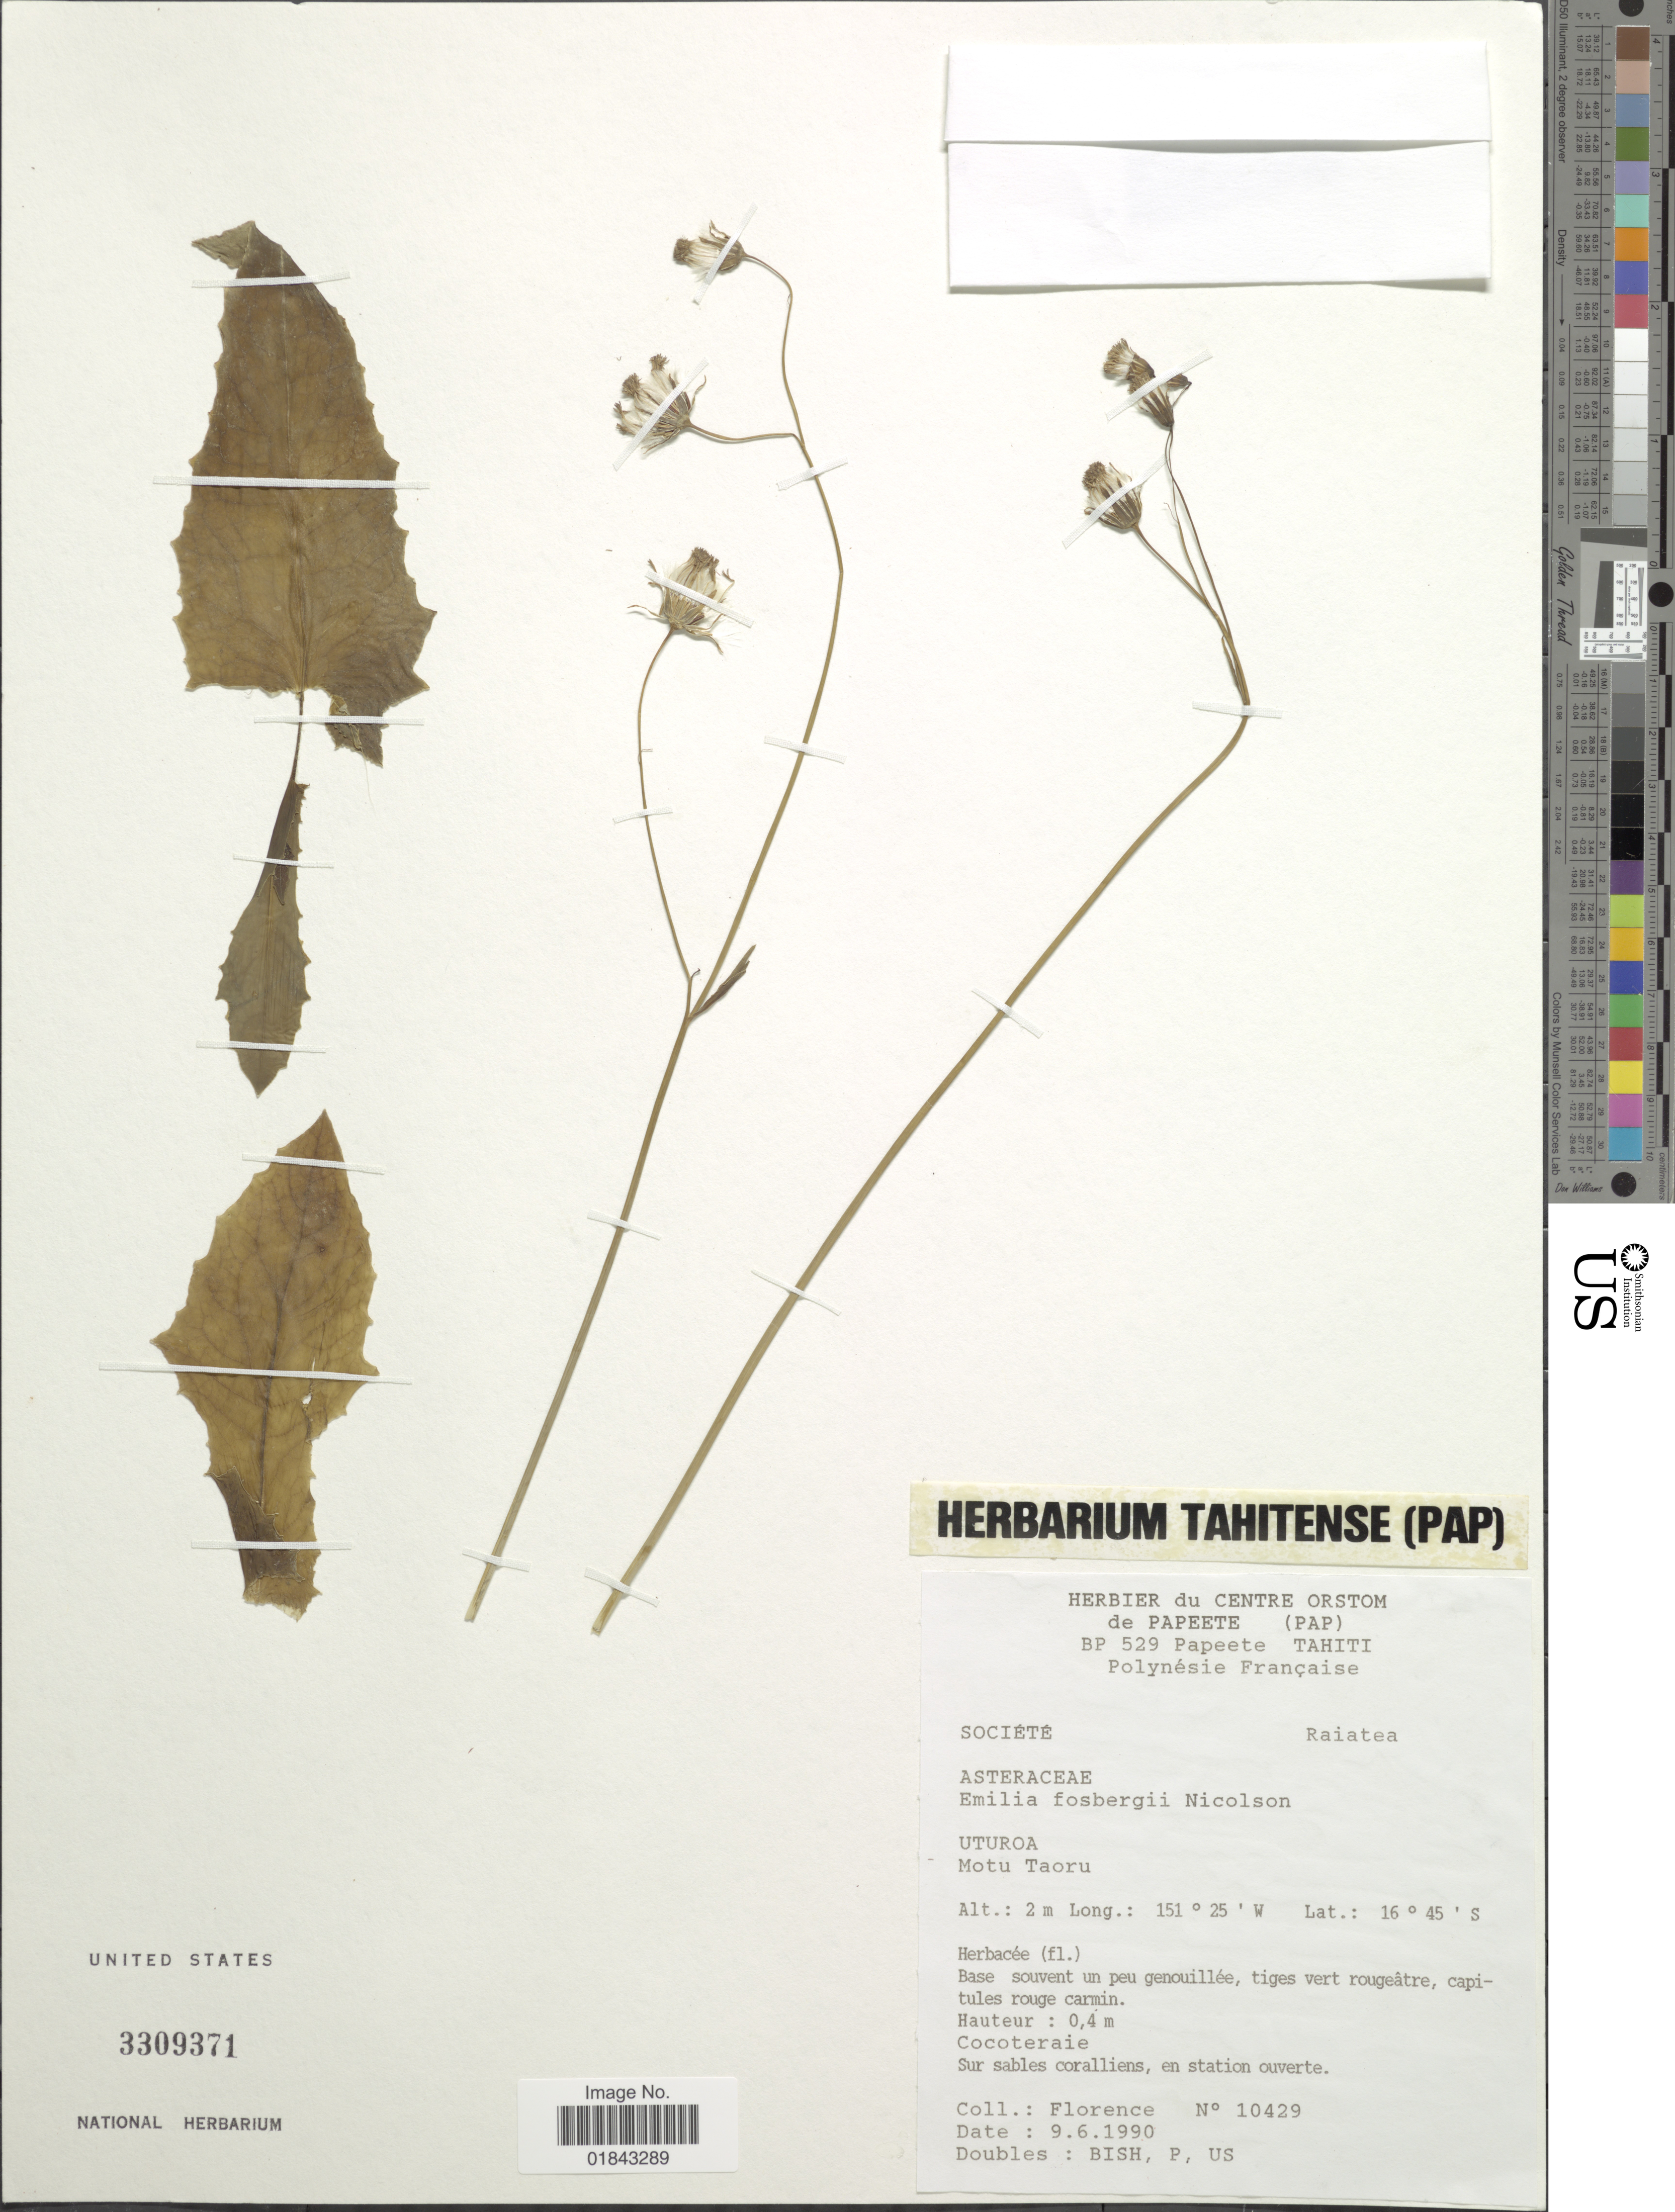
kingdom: Plantae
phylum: Tracheophyta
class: Magnoliopsida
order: Asterales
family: Asteraceae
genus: Emilia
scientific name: Emilia fosbergii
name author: Nicolson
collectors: -. Florence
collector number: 10429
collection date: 1990-06-09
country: French Polynesia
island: Raiatea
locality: Raiatea, Uturoa, Motu Taoru, base souvent un peu genouillée, tiges vert rougeâtre, capitules rouge carmin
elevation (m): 2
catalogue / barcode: US 3309371